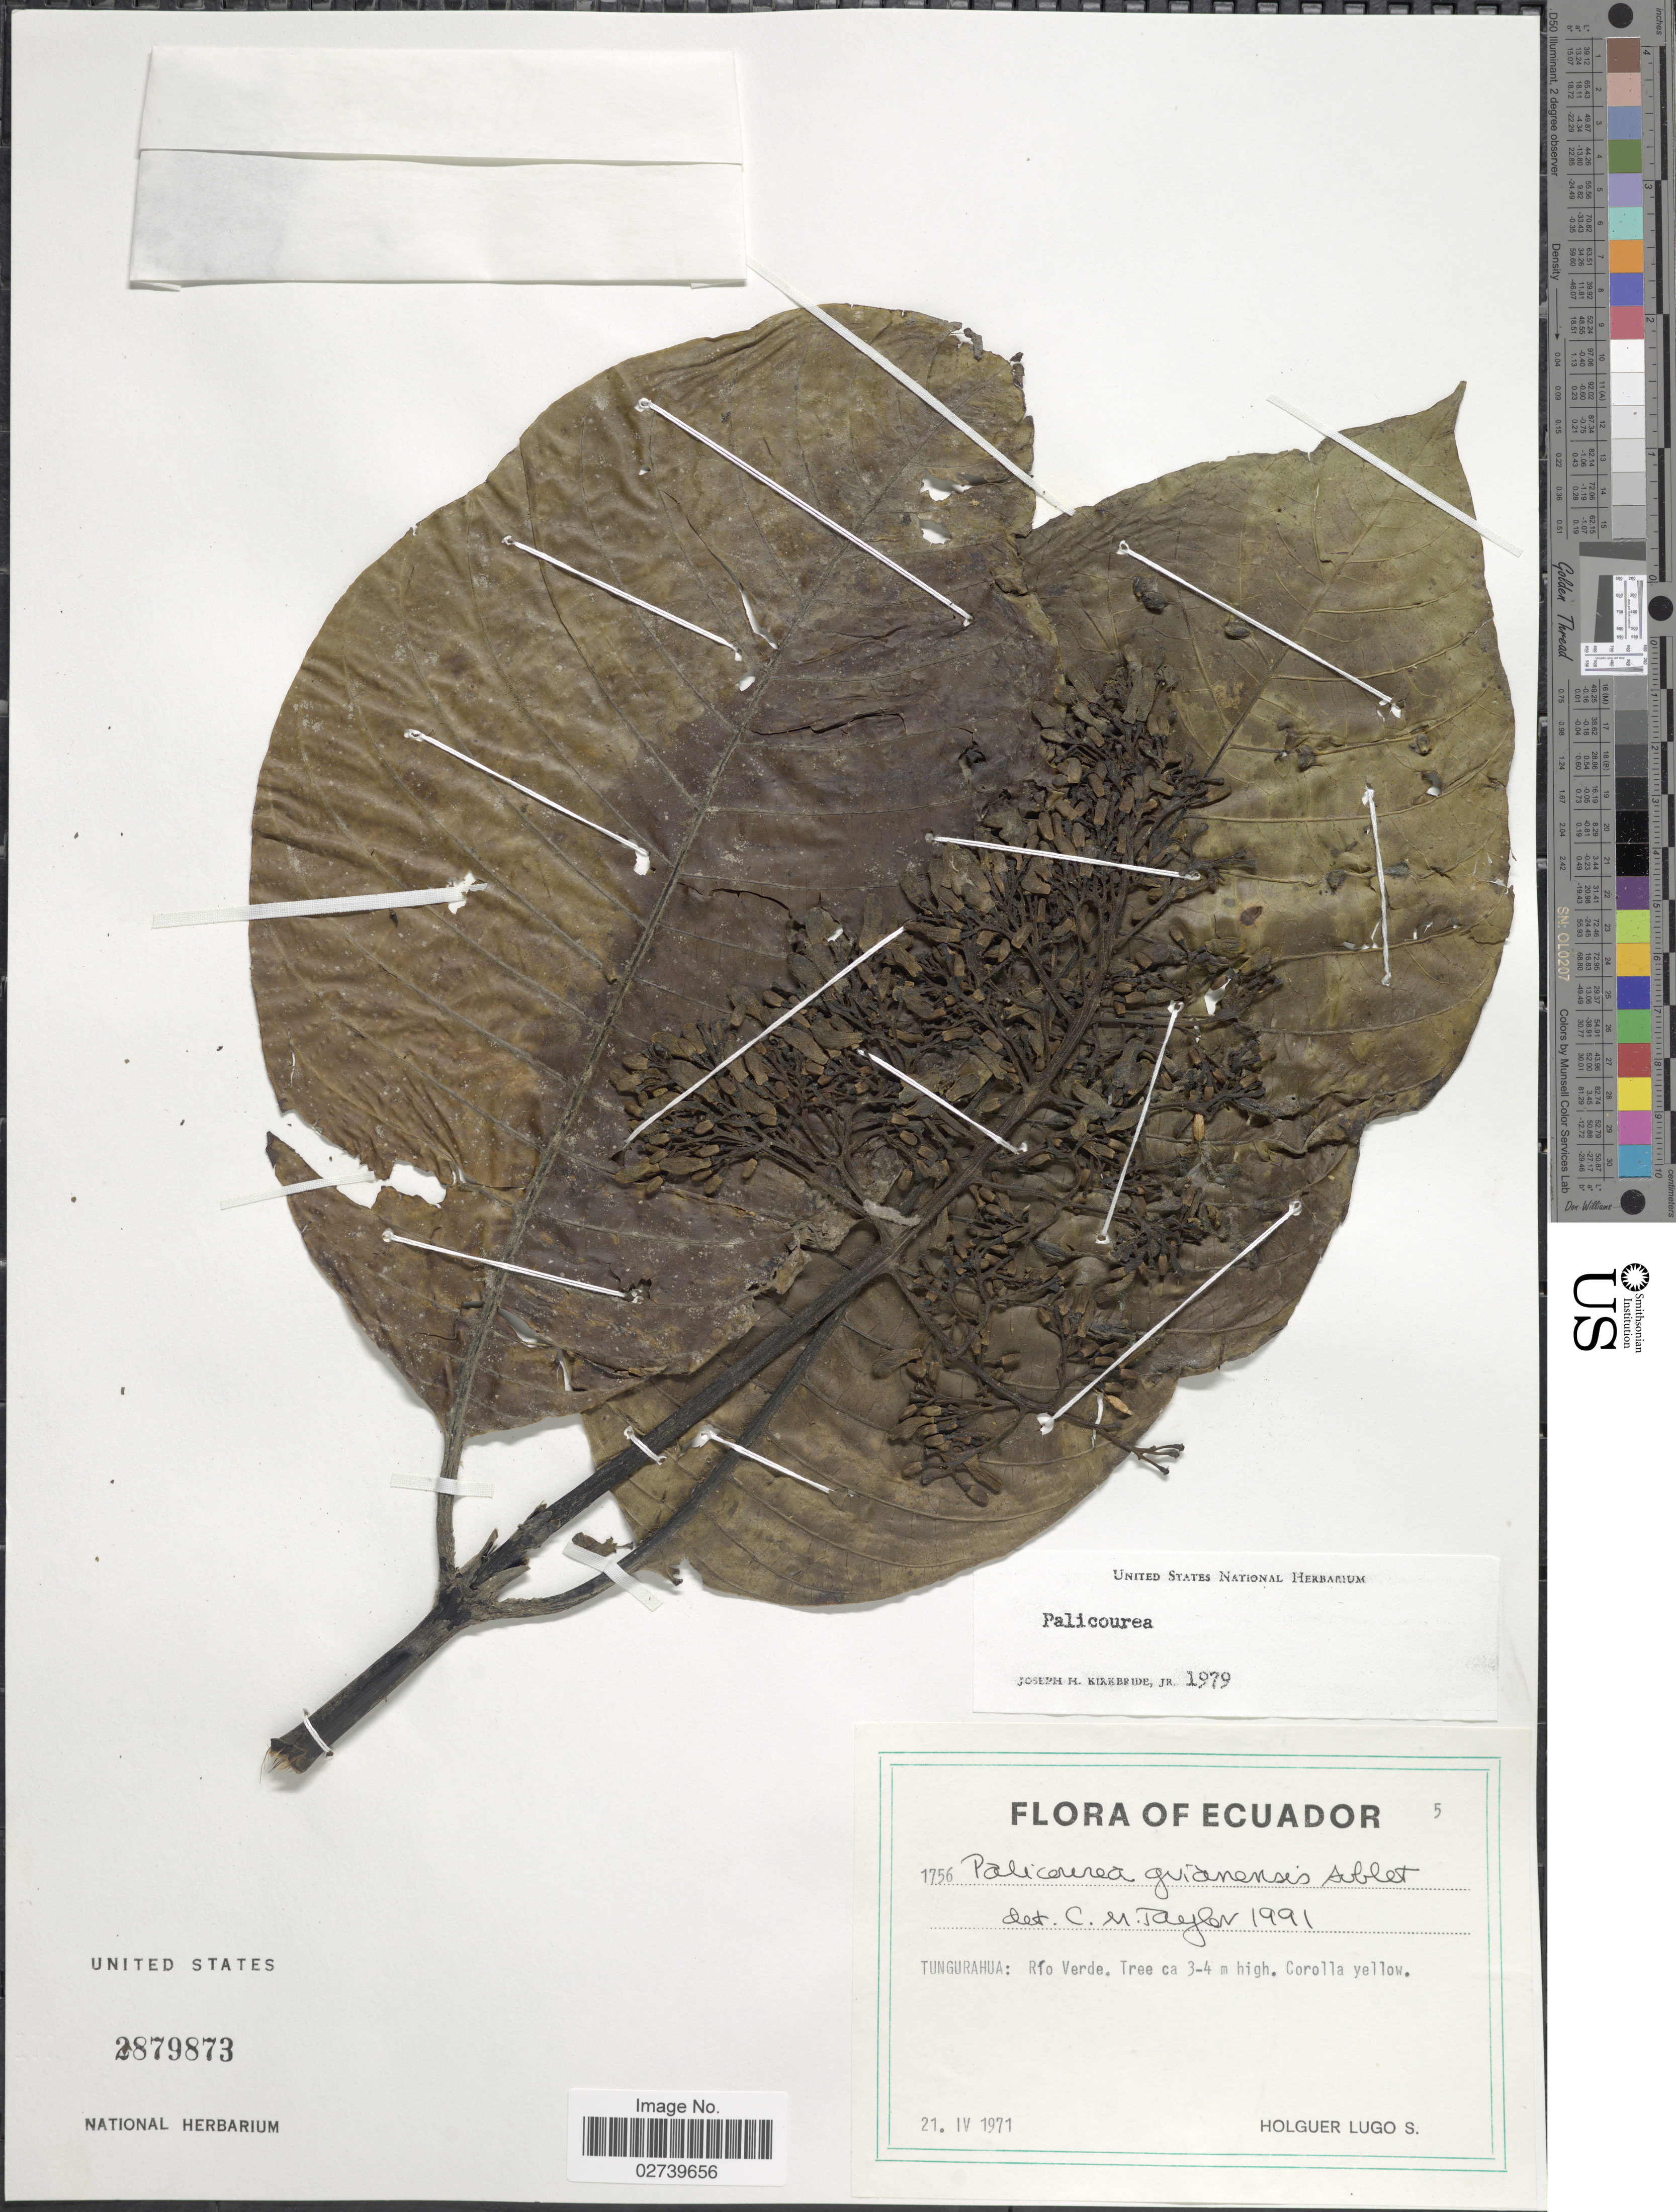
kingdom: Plantae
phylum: Tracheophyta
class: Magnoliopsida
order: Gentianales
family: Rubiaceae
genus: Palicourea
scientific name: Palicourea guianensis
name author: Aubl.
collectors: H. Lugo S.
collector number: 1756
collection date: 1971-04-21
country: Ecuador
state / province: Tungurahua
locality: Rio Verde.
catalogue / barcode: US 2879873